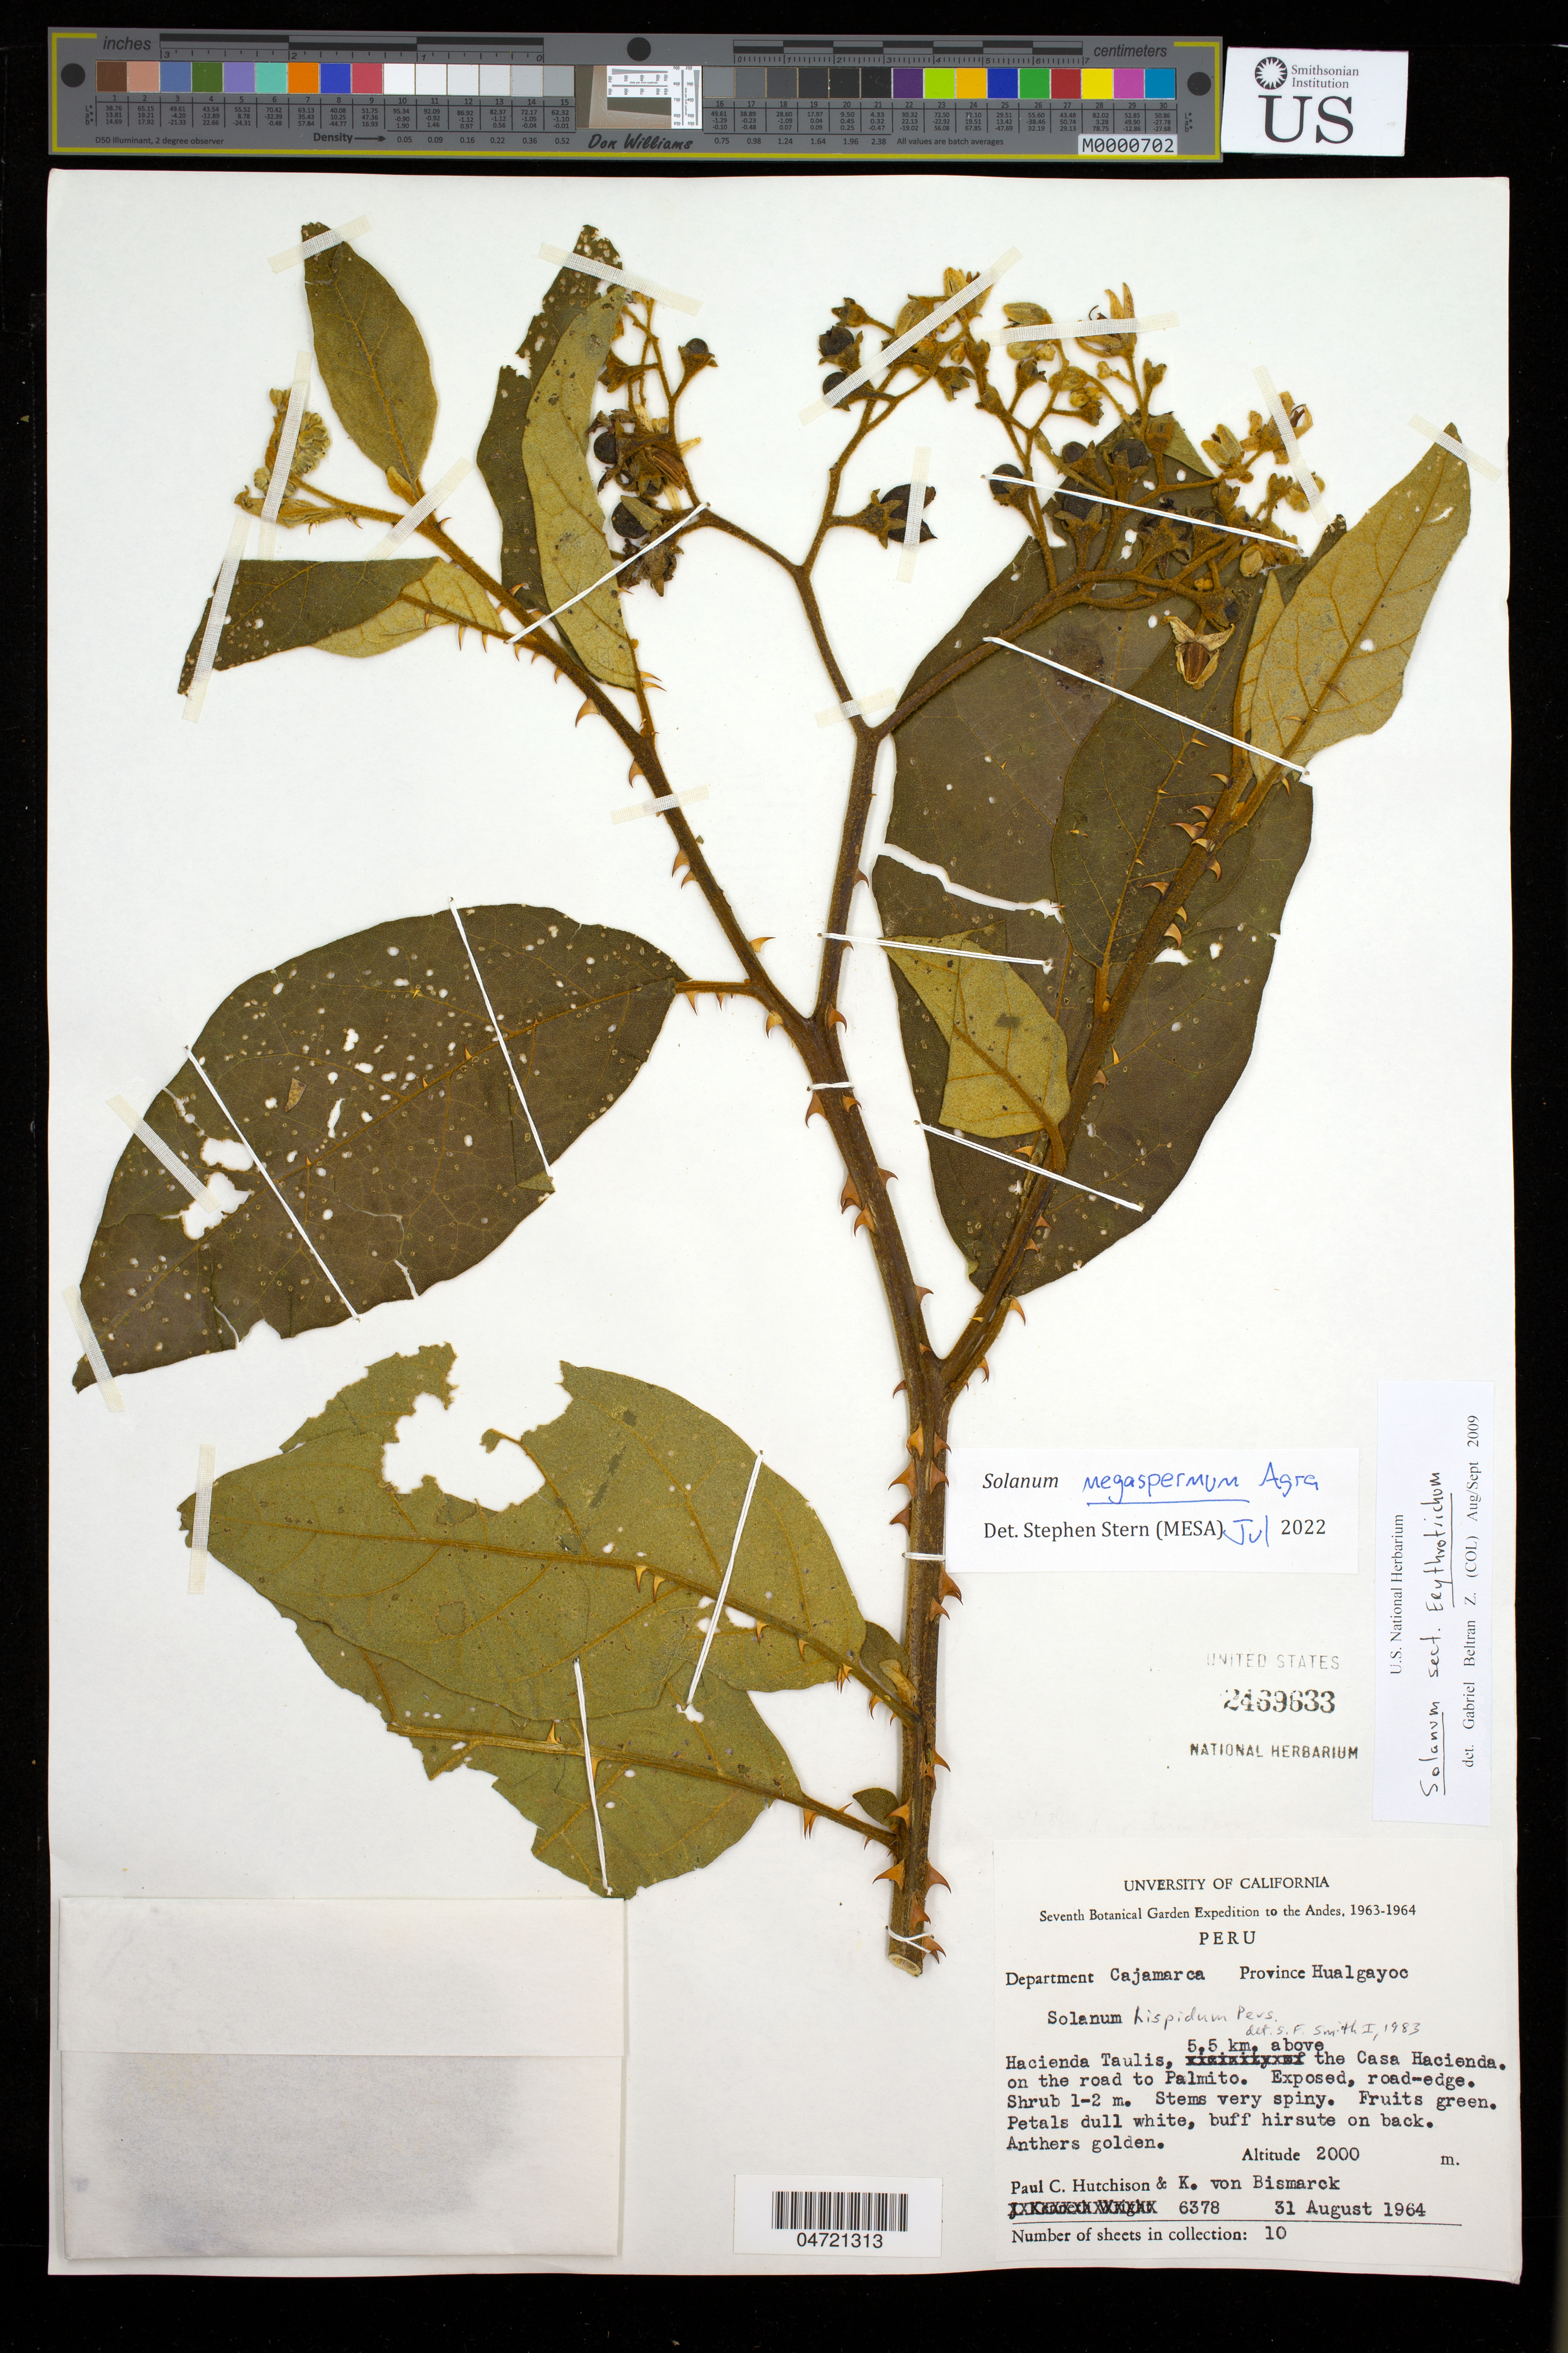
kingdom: Plantae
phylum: Tracheophyta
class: Magnoliopsida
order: Solanales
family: Solanaceae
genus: Solanum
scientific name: Solanum megaspermum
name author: M.F.Agra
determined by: Stern, S. R., (UT)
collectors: P. C. Hutchison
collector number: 6378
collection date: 1964-08-31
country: Peru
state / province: Cajamarca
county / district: Hualgayoc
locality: Hacienda Taulis, 5.5 km above the Casa Hacienda on the road to Palmito.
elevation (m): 2000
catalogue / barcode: US 2469633